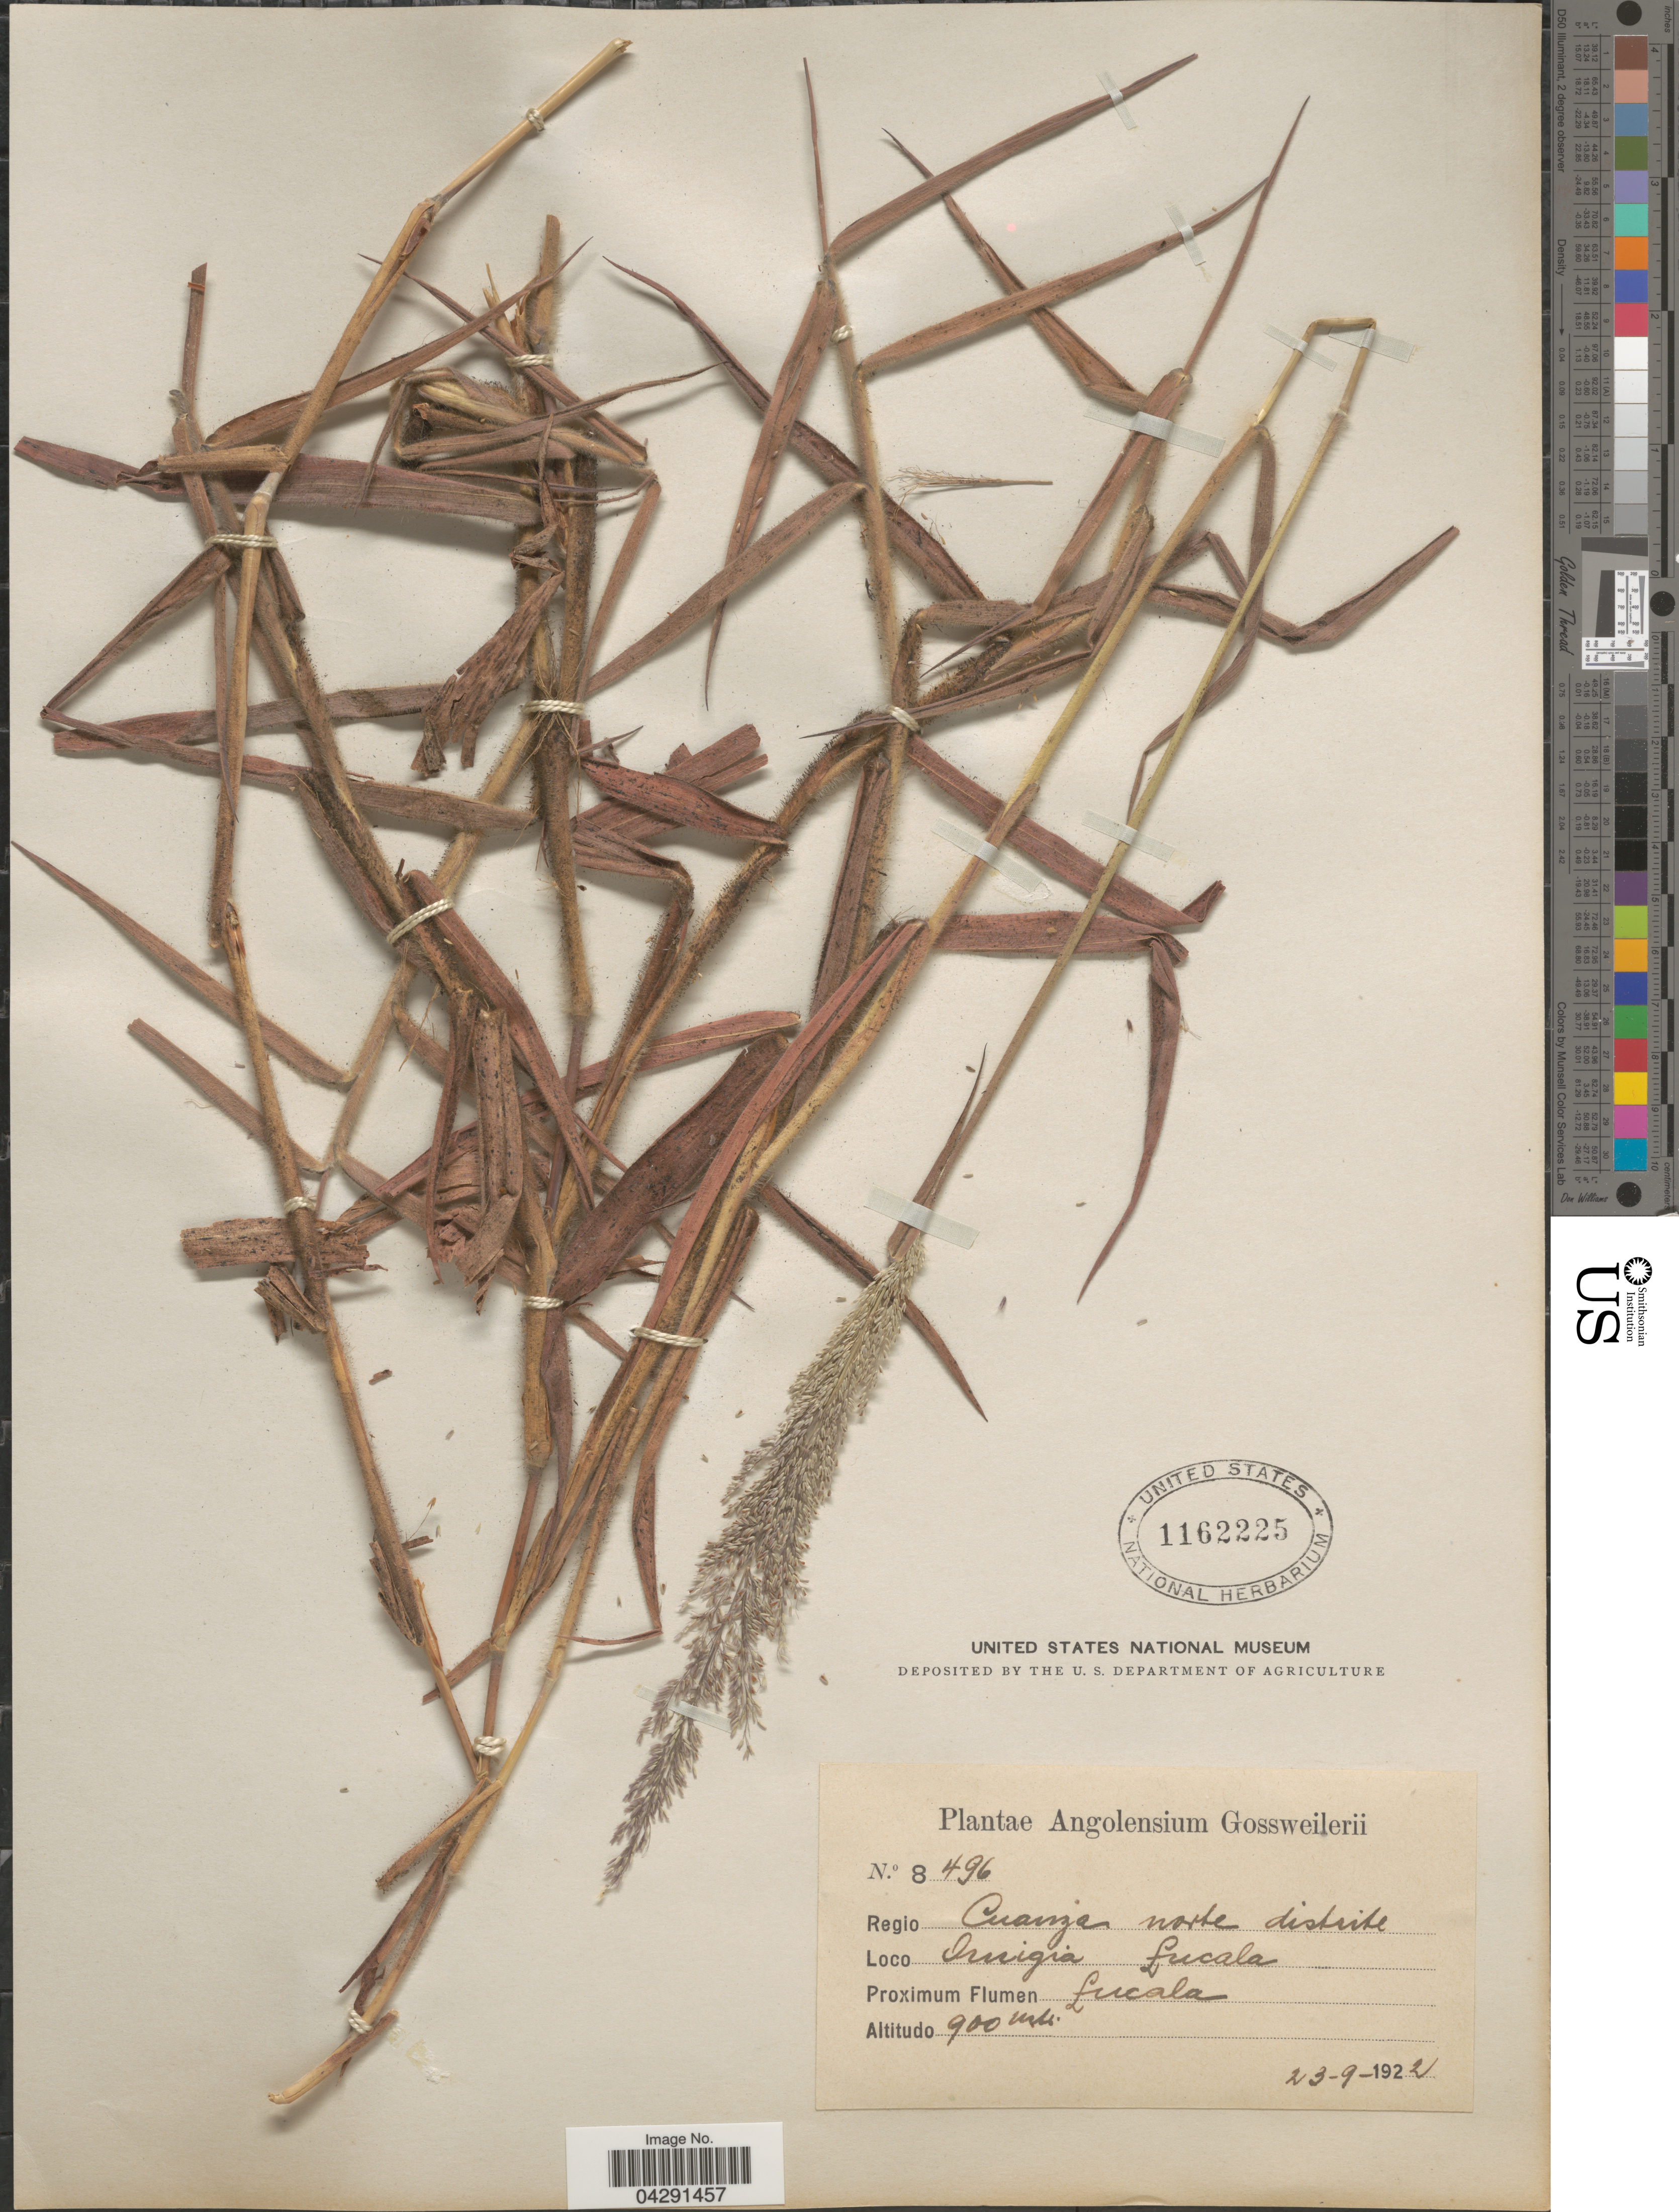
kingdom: Plantae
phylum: Tracheophyta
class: Liliopsida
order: Poales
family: Poaceae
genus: Melinis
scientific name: Melinis minutiflora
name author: P. Beauv.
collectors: -. Gossweiler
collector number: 8496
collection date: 1922-09-23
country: Angola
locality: Angolensium. Regio Cuanza norte distrite. Quigia Lucala. Proximum Flumen Lucala.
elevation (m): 900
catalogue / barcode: US 1162225